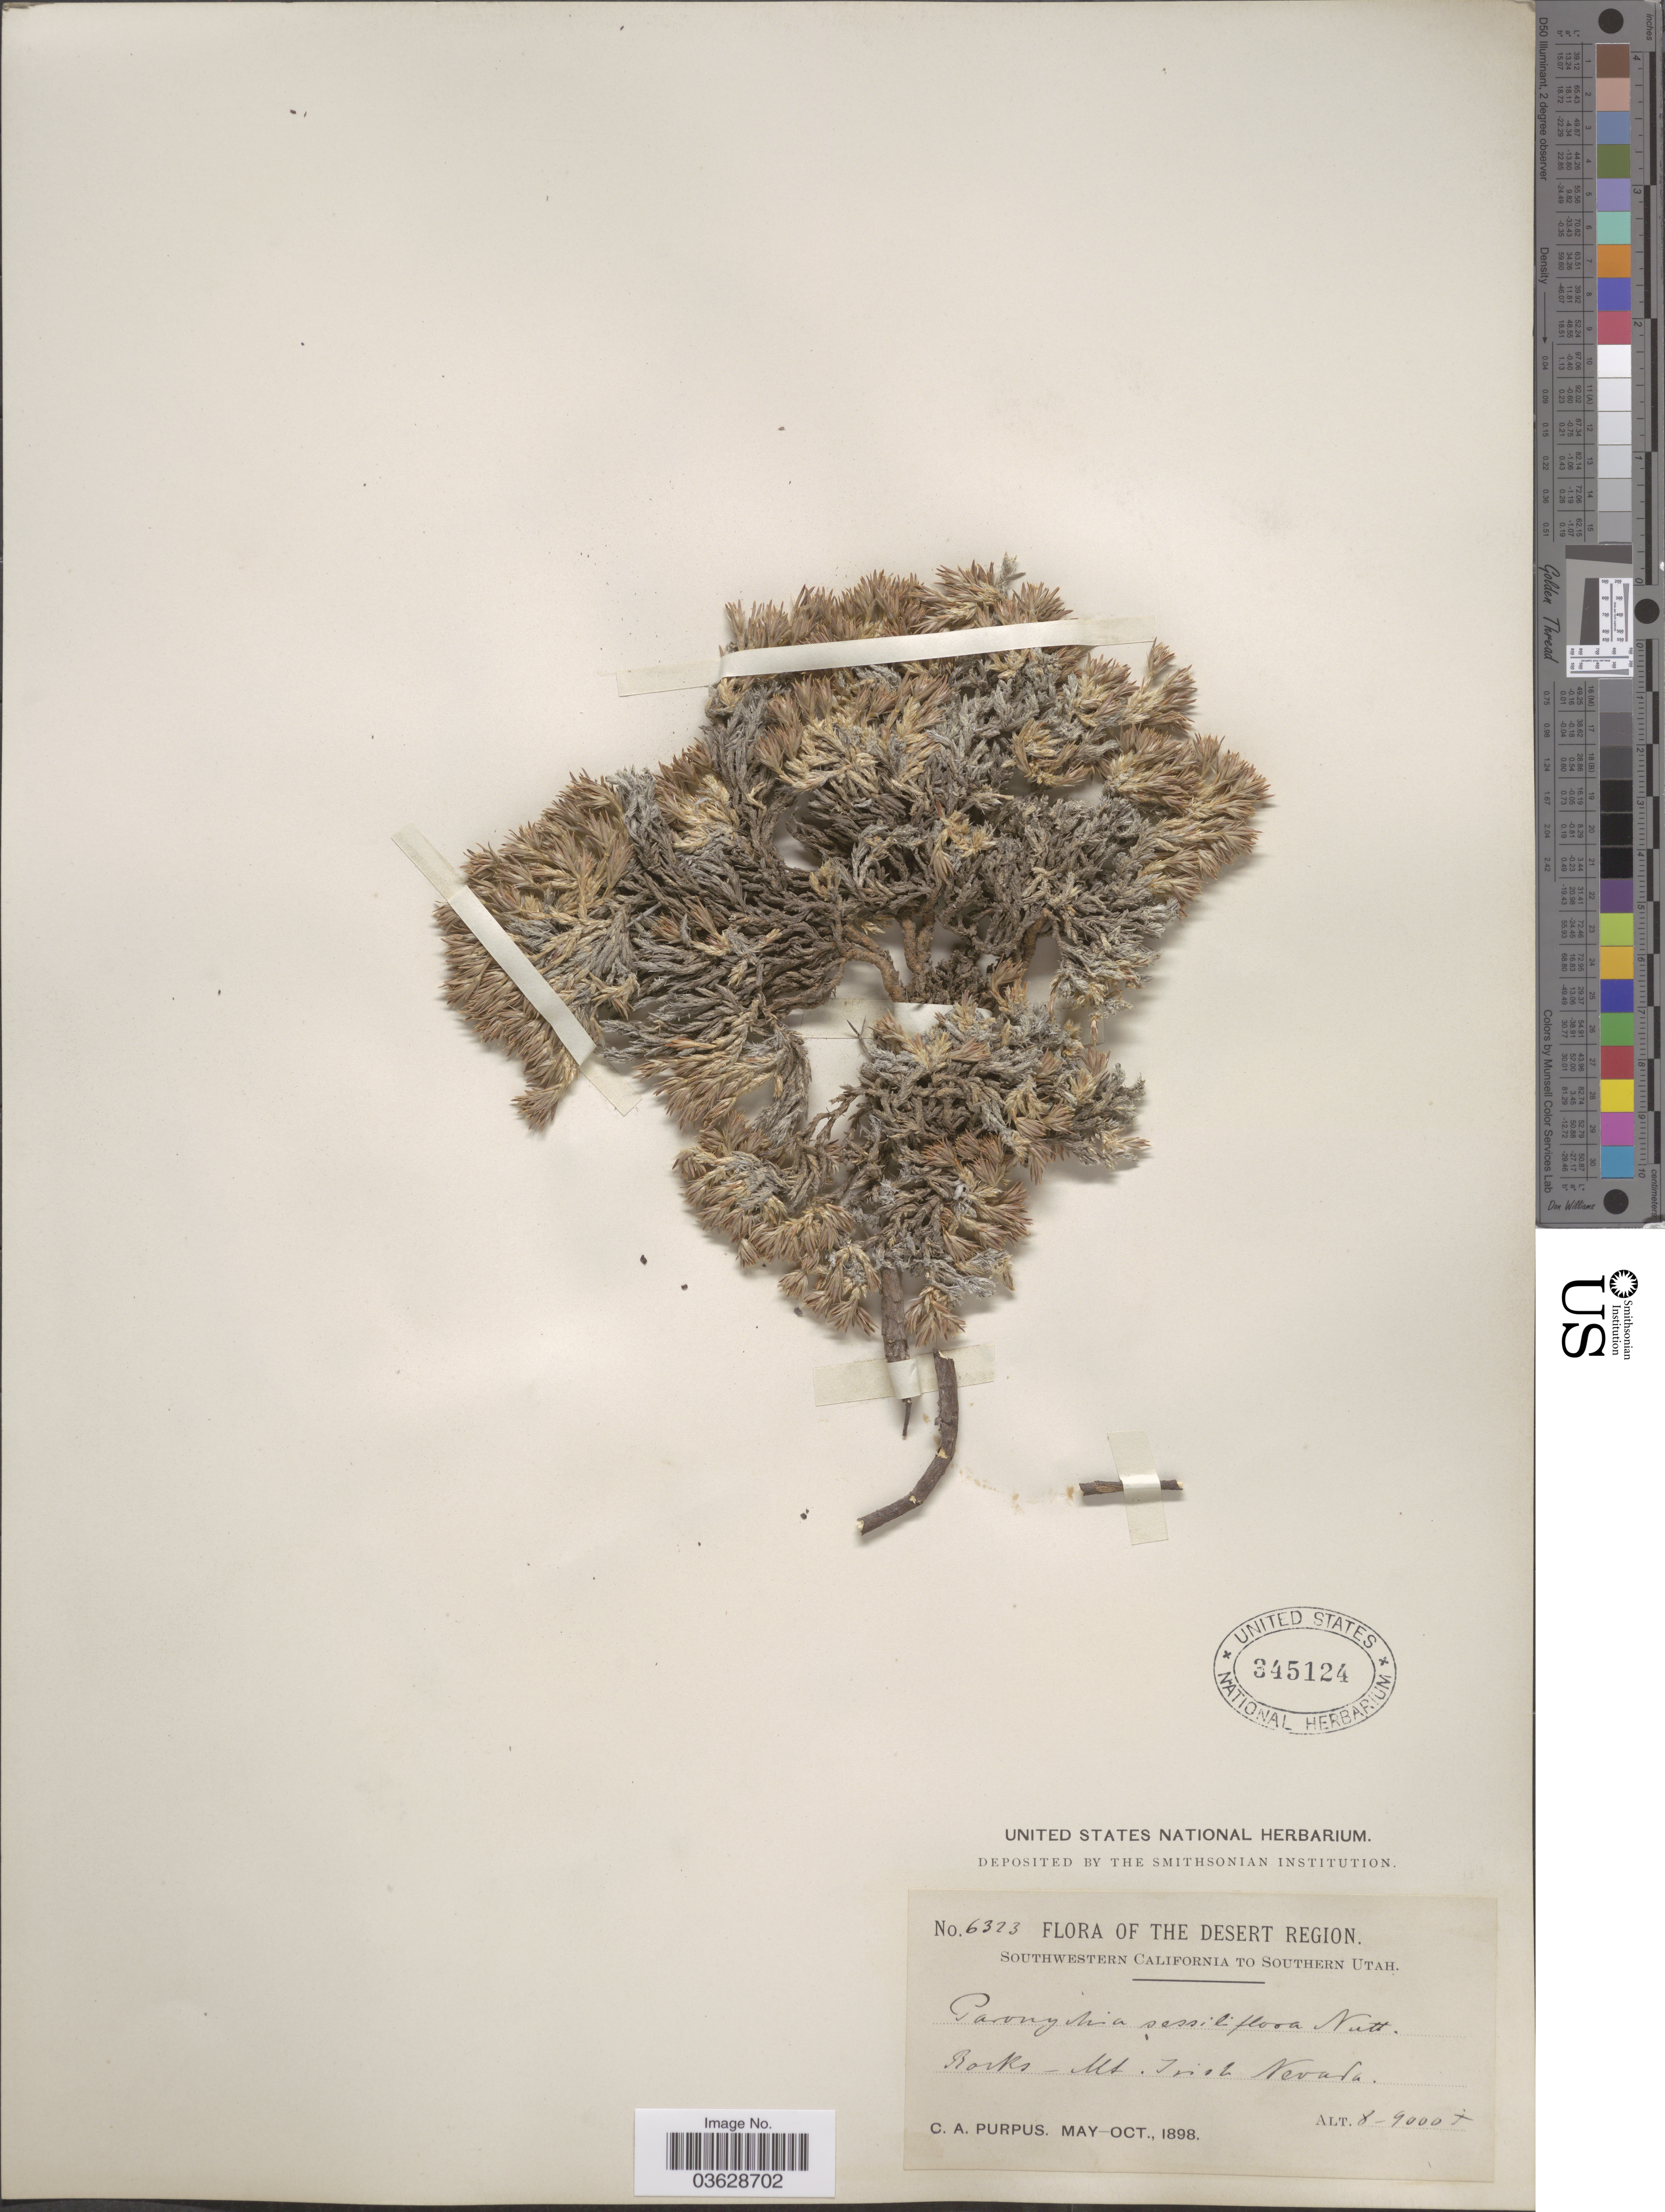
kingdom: Plantae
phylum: Tracheophyta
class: Magnoliopsida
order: Caryophyllales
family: Caryophyllaceae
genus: Paronychia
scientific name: Paronychia sessiliflora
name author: Nutt.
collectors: C. A. Purpus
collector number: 6323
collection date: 1898-05/1898-10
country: United States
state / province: Nevada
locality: The Desert Region. Rocks Mt. Irish.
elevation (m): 2438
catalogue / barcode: US 345124